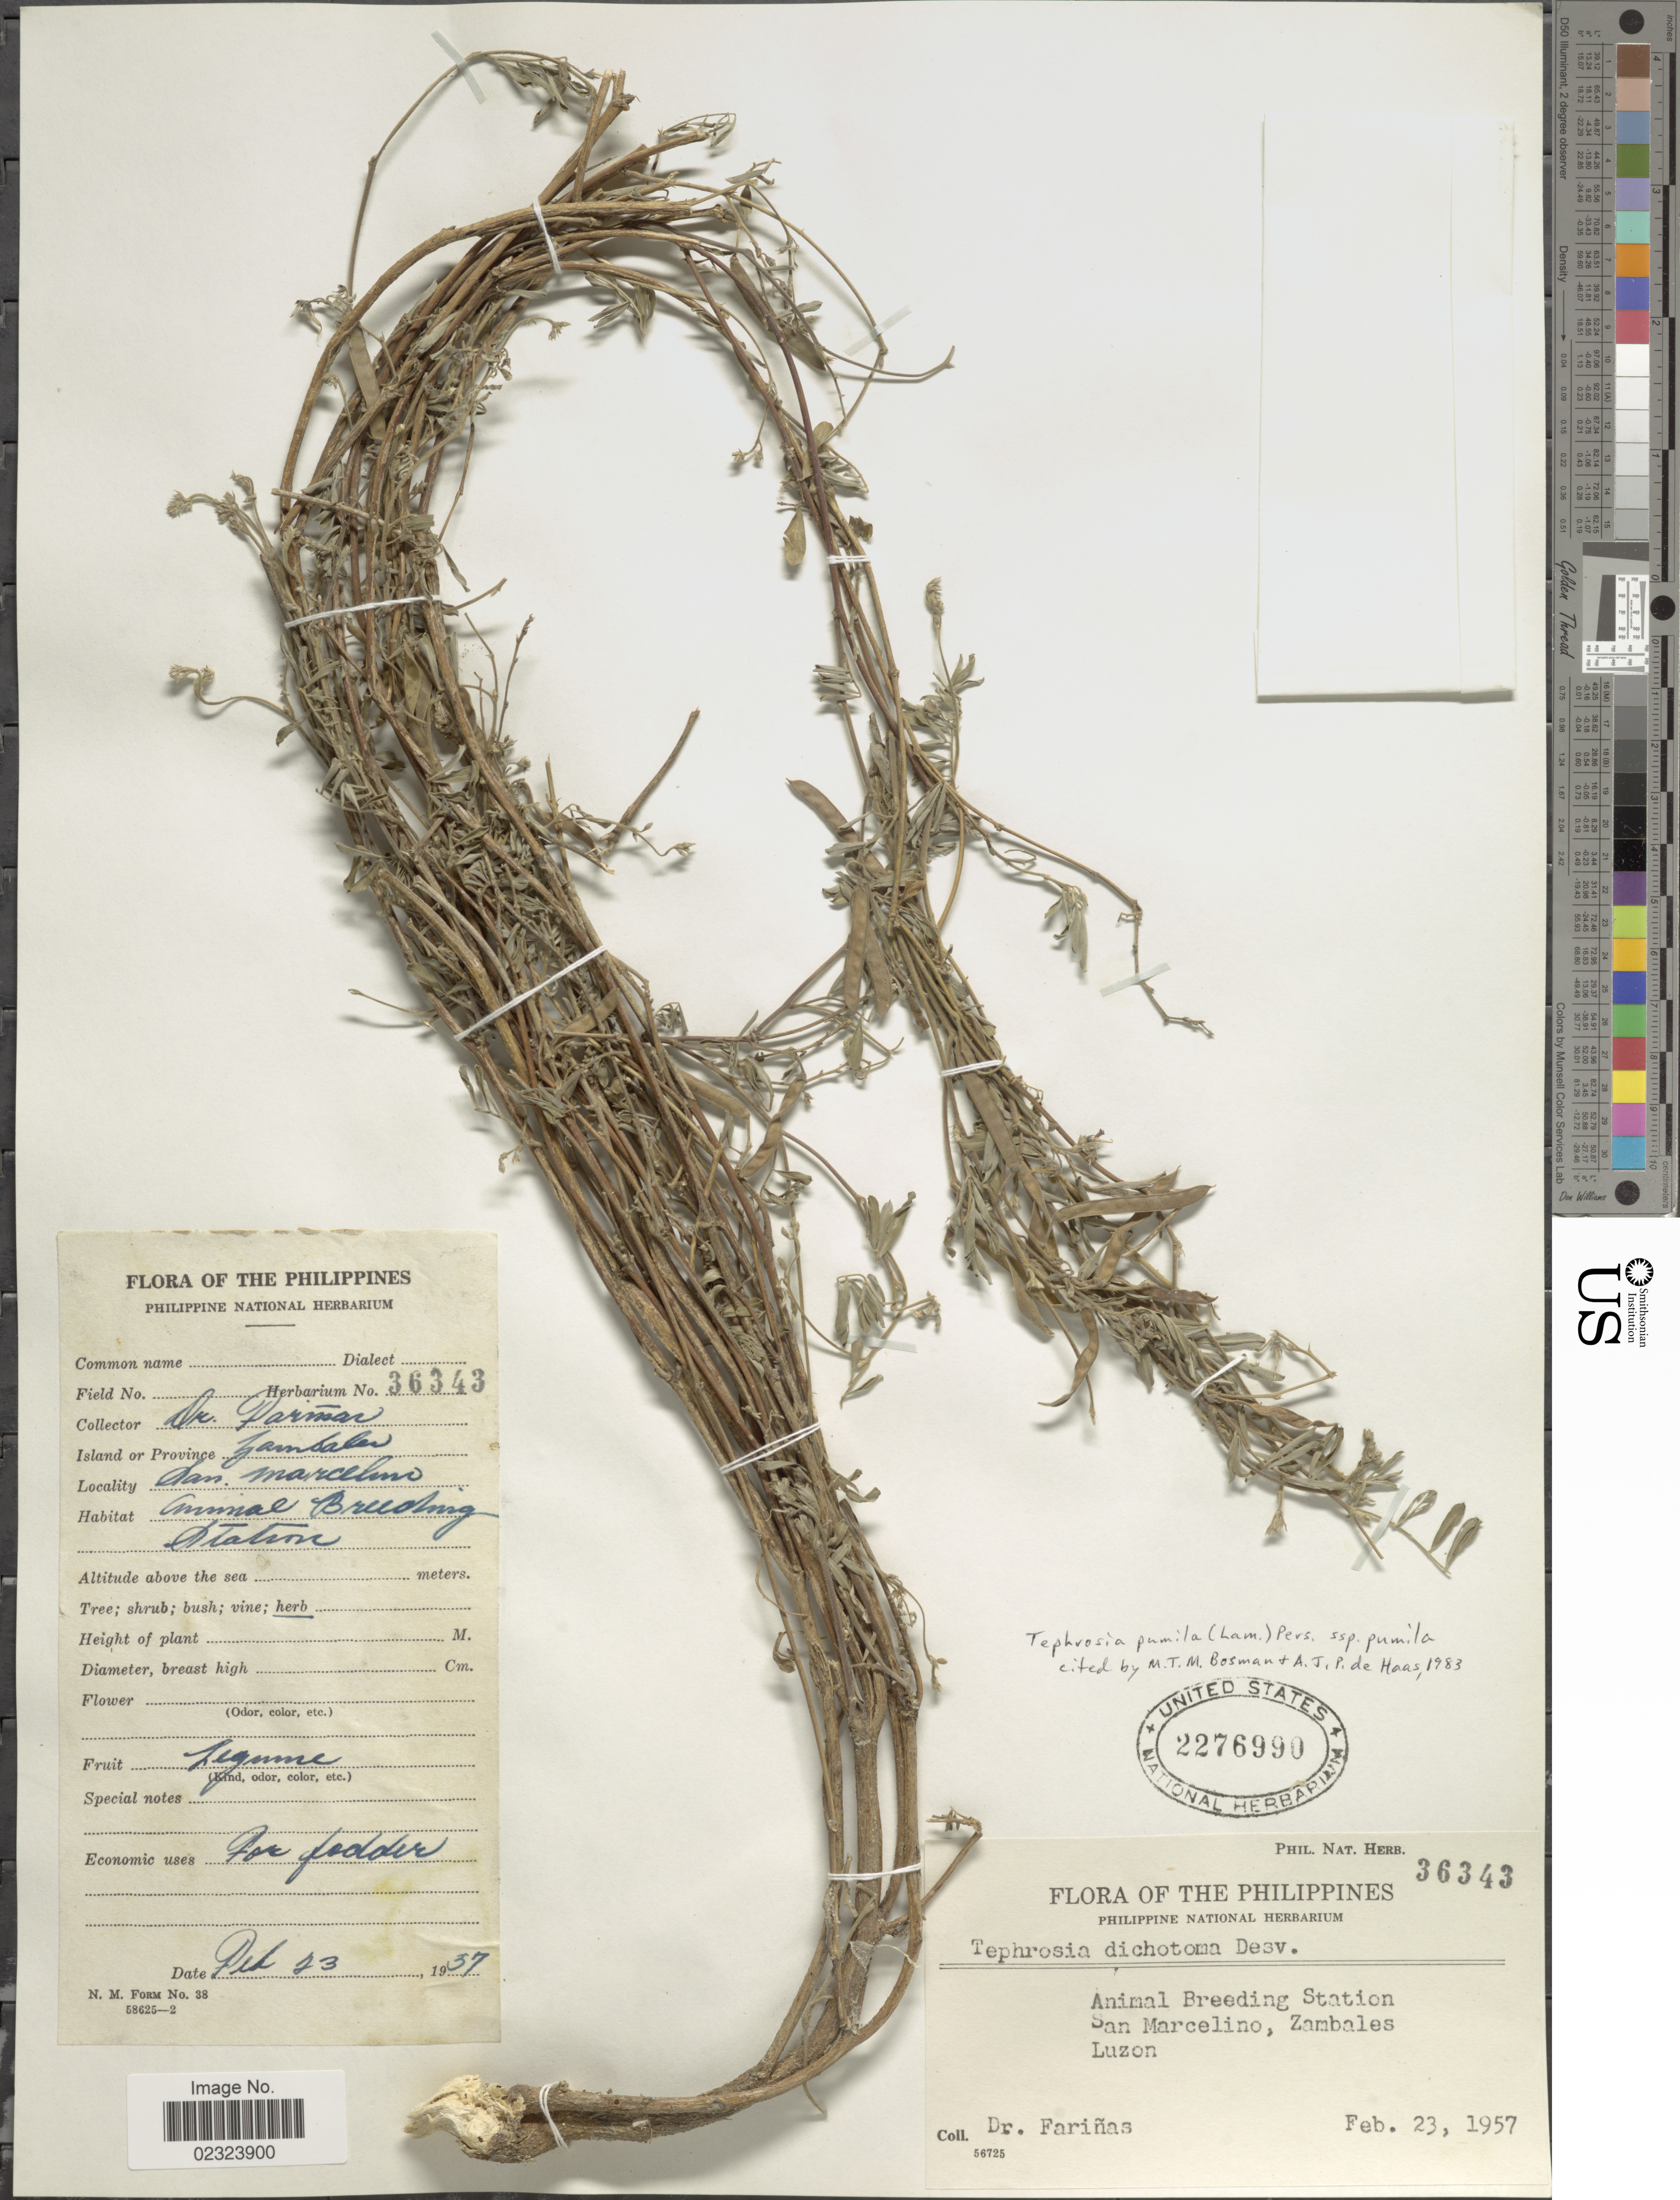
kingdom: Plantae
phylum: Tracheophyta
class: Magnoliopsida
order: Fabales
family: Fabaceae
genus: Tephrosia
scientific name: Tephrosia pumila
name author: (Lam.) Pers.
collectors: -. Fariñas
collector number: Phil. Nat. Herb. 36343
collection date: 1957-02-23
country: Philippines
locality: Animal Breeding Station. San Marcelino, Zambales Luzon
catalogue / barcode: US 2276990